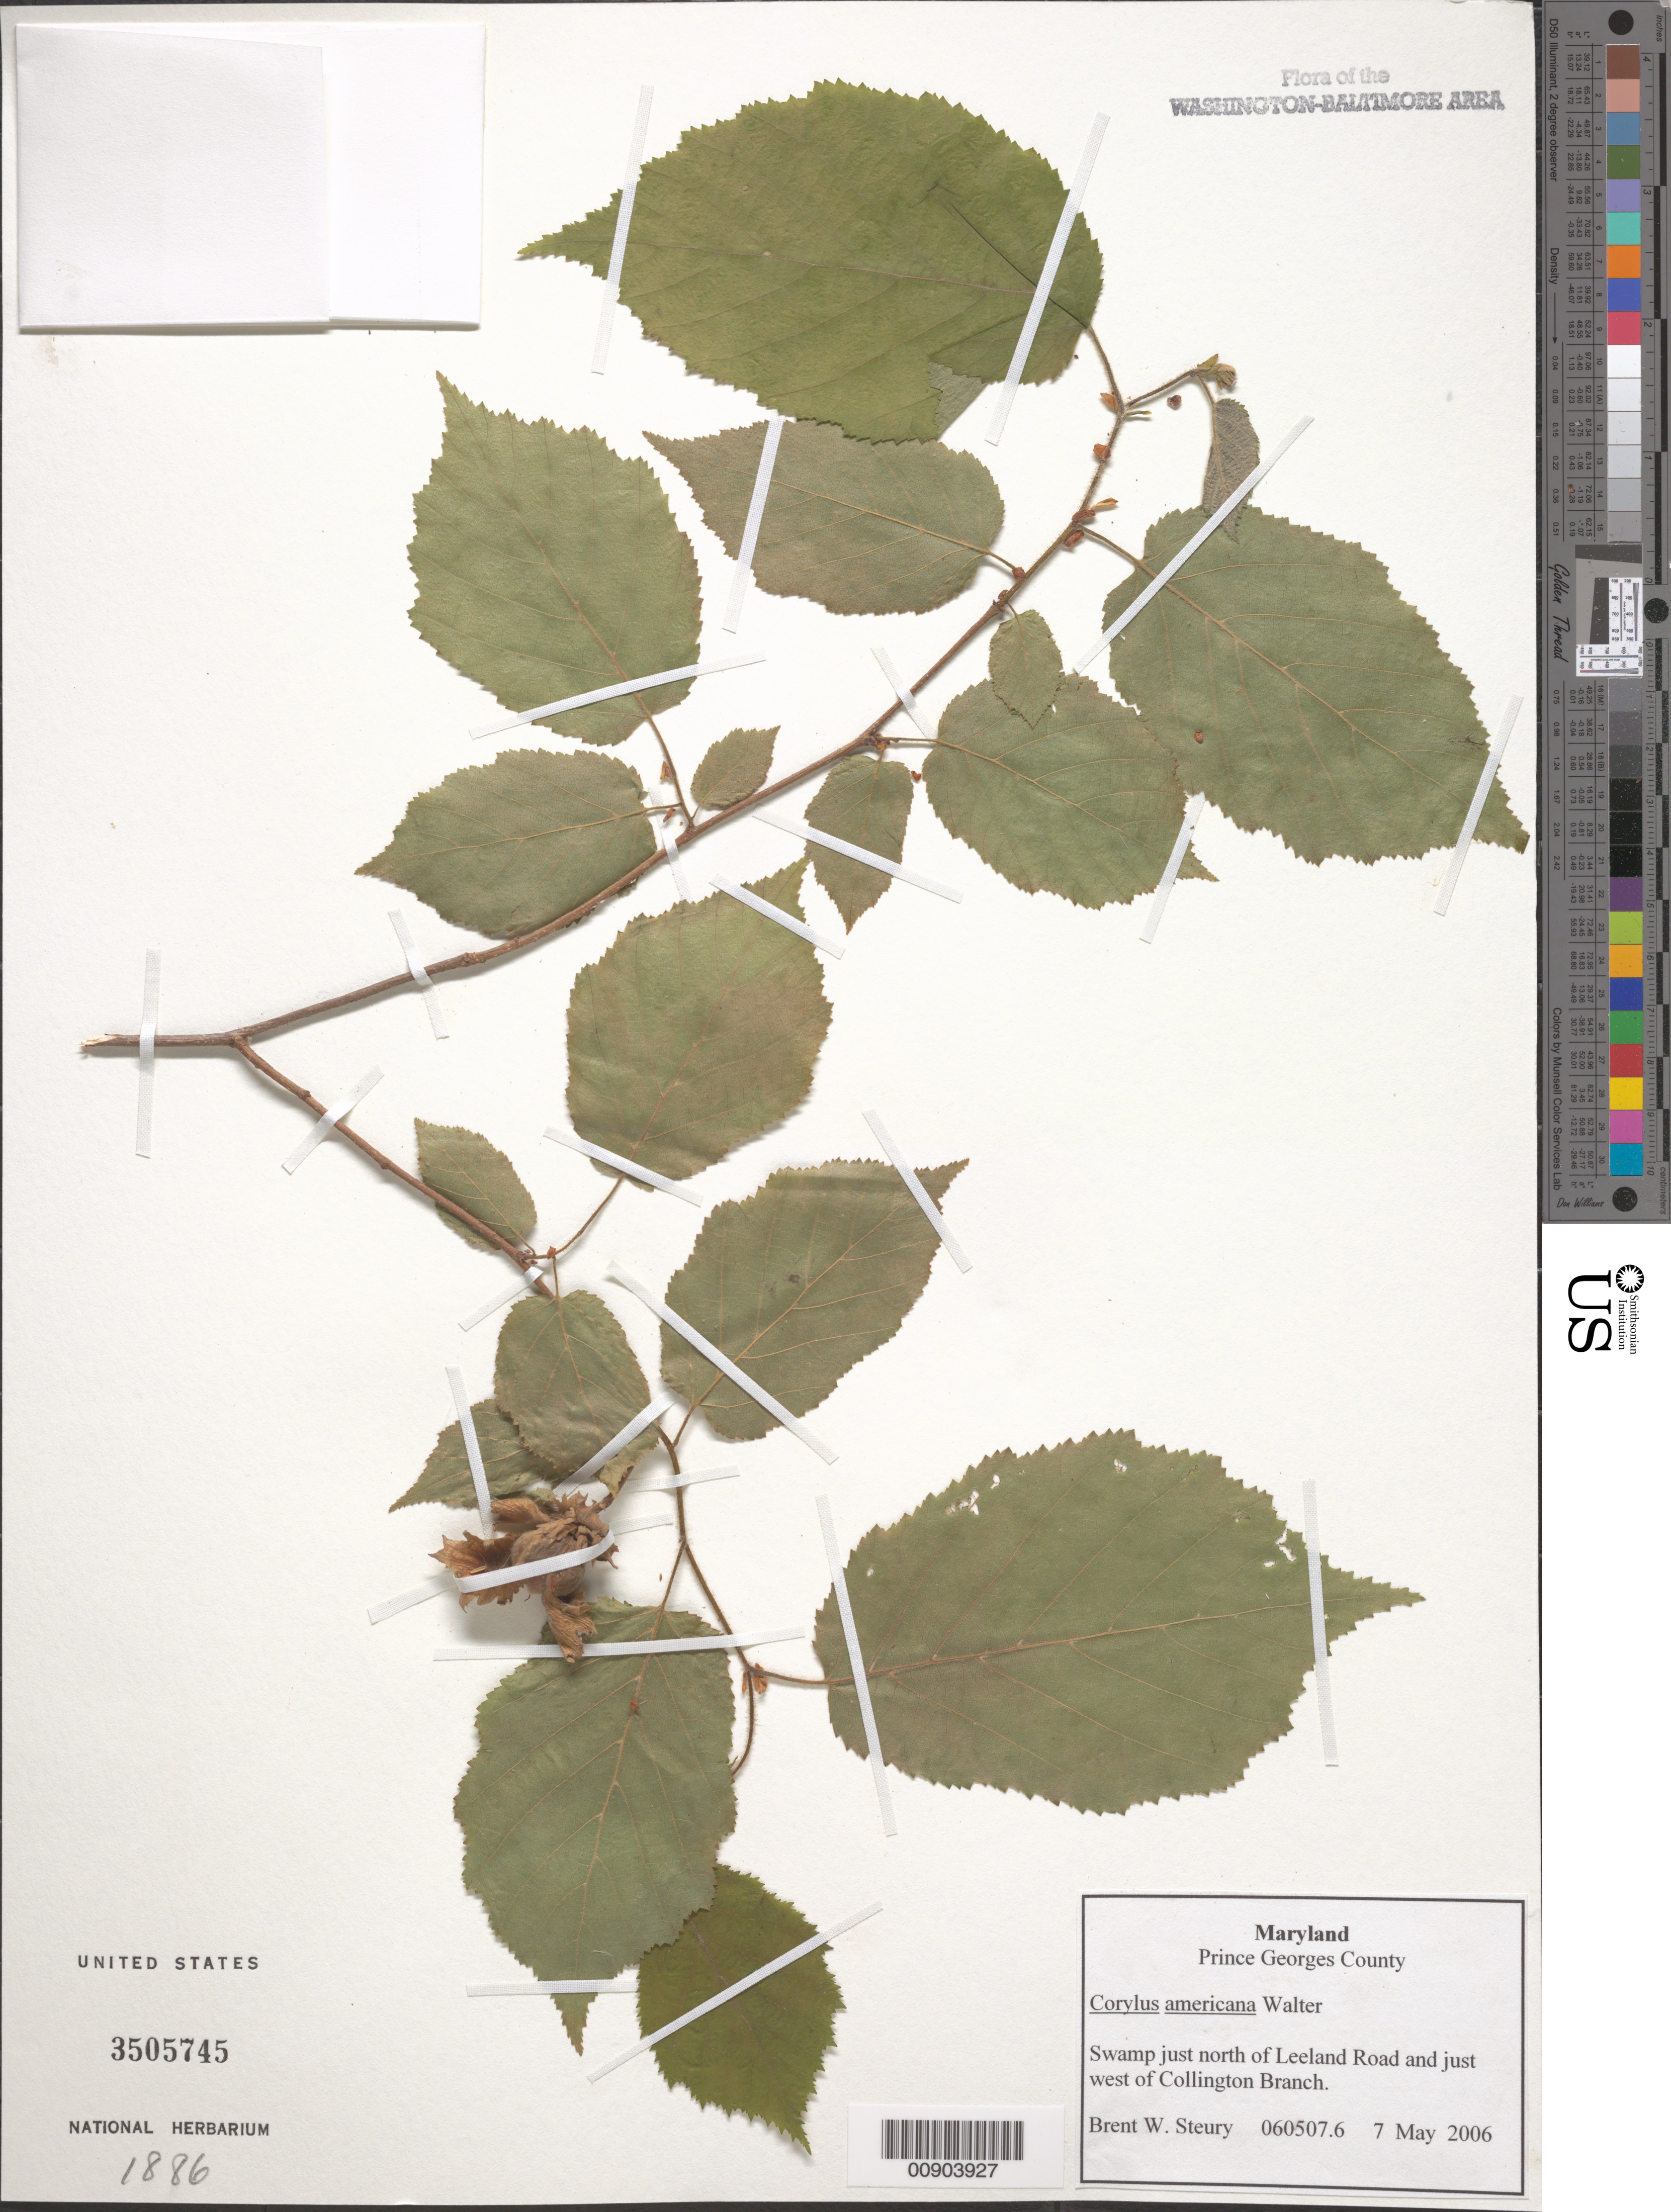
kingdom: Plantae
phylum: Tracheophyta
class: Magnoliopsida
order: Fagales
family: Betulaceae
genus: Corylus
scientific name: Corylus americana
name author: Walter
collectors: B. Steury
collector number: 060507.6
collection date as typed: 7 May 2006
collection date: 2006-05-07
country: United States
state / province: Maryland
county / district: Prince George's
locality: Just north of Leeland Road and just east of Collington Branch.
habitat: Swamp.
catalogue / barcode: US 3505745